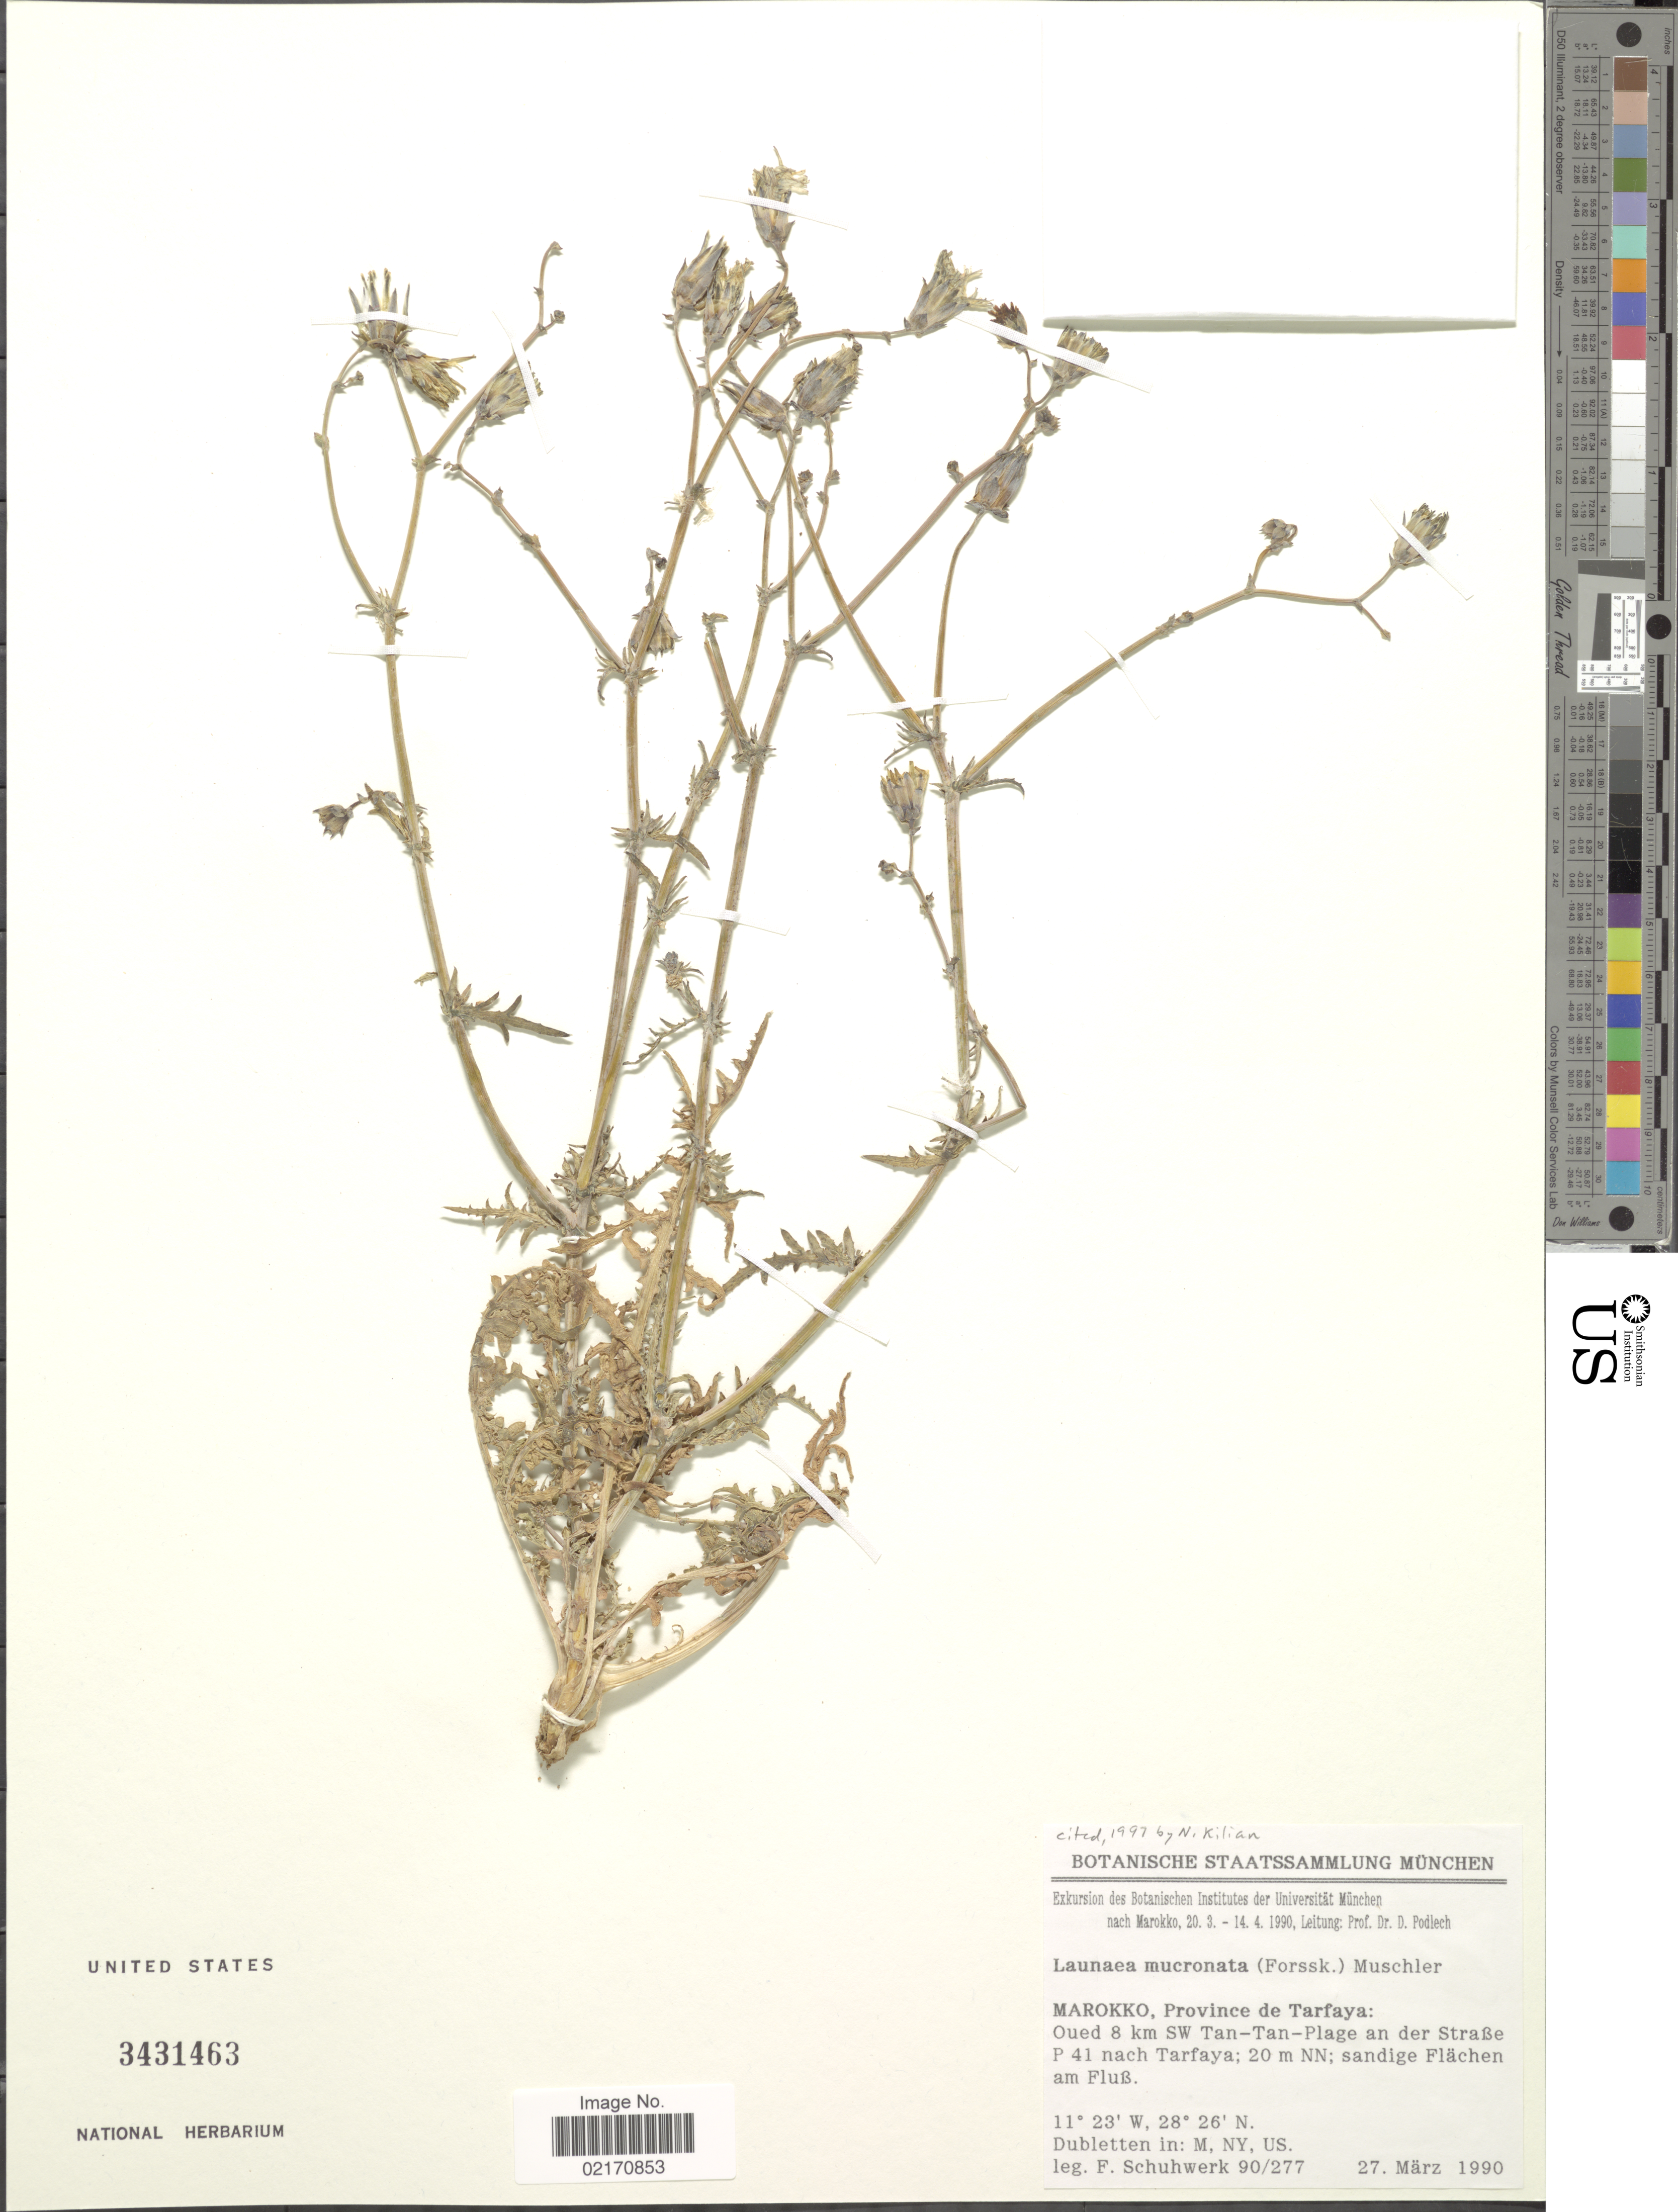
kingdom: Plantae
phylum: Tracheophyta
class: Magnoliopsida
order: Asterales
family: Asteraceae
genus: Launaea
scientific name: Launaea mucronata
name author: (Forssk.) Muschl.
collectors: Schuhwerk, F.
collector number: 90/277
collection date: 1990-03-27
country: Morocco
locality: Province de Tarfaya, Oued 8 km SW Tan-Tan-Plage an der Strabe P 41 nach Tarfaya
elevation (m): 20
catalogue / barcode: US 3431463